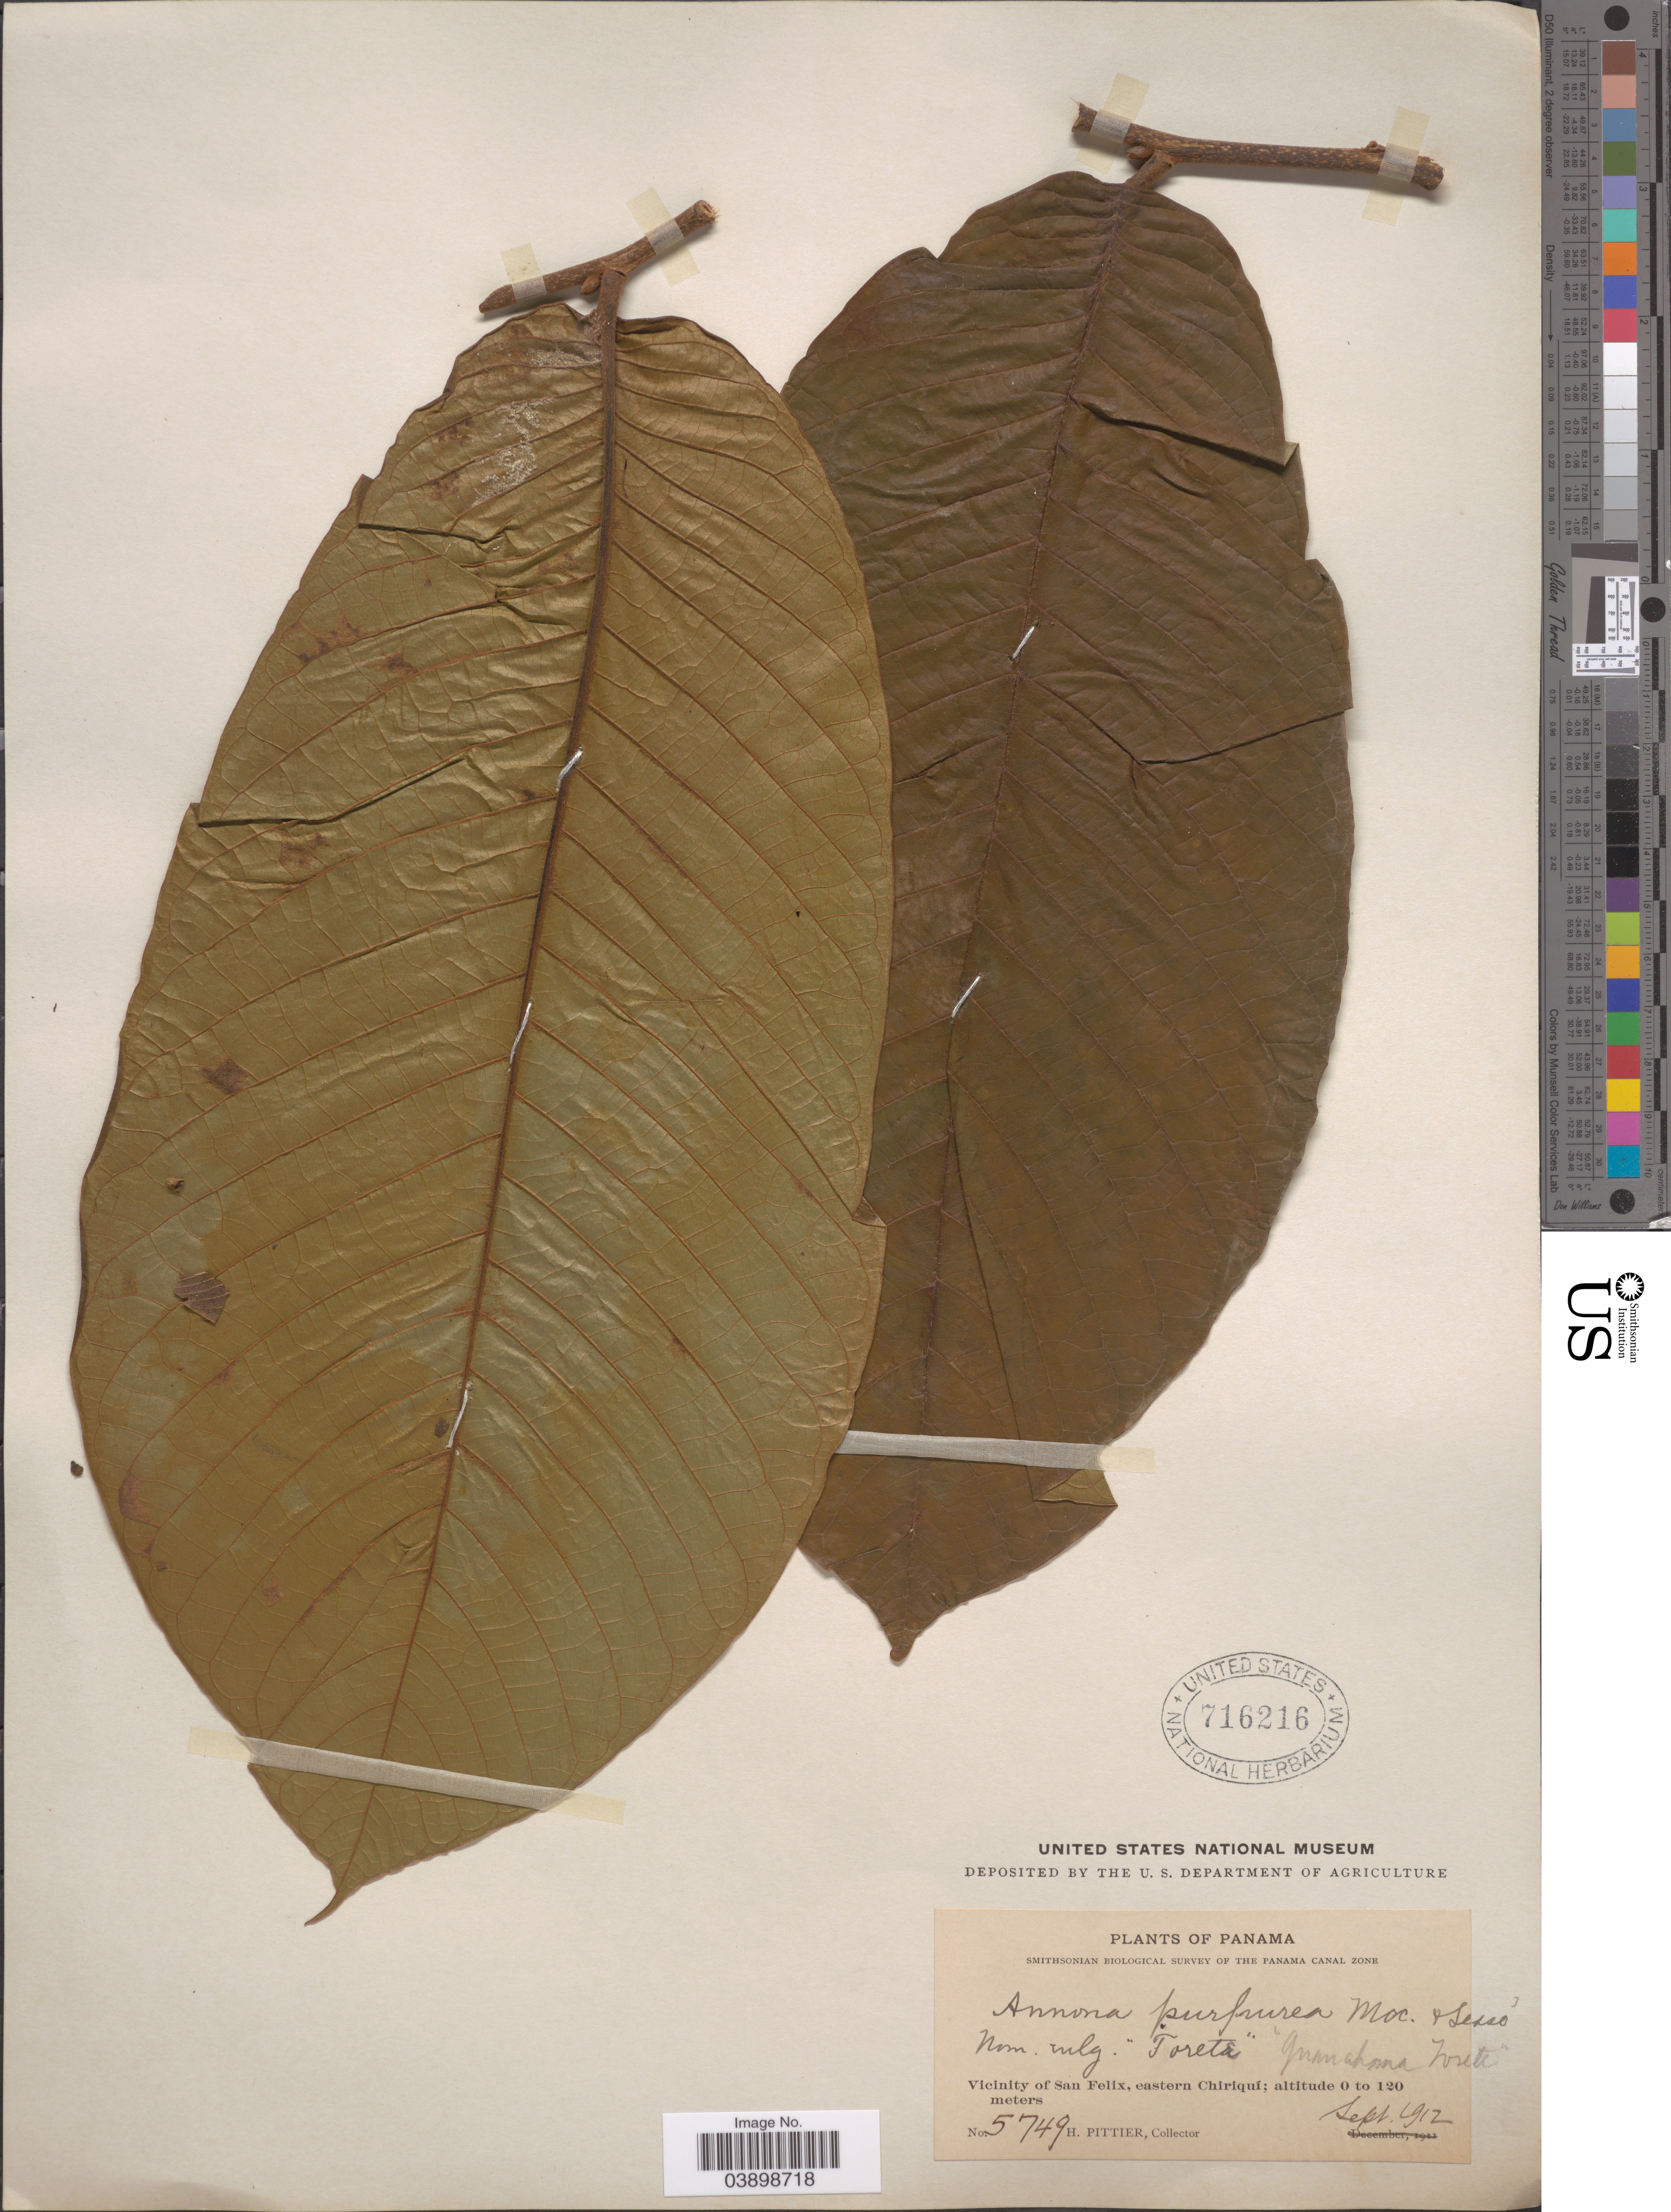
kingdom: Plantae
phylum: Tracheophyta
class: Magnoliopsida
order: Magnoliales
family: Annonaceae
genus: Annona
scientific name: Annona purpurea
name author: Moc. & Sessé ex Dunal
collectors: H. F. Pittier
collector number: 5749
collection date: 1912-09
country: Panama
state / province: Chiriqui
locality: Vicinity of San Felix, eastern Chiriquí.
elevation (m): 0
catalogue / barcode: US 716216